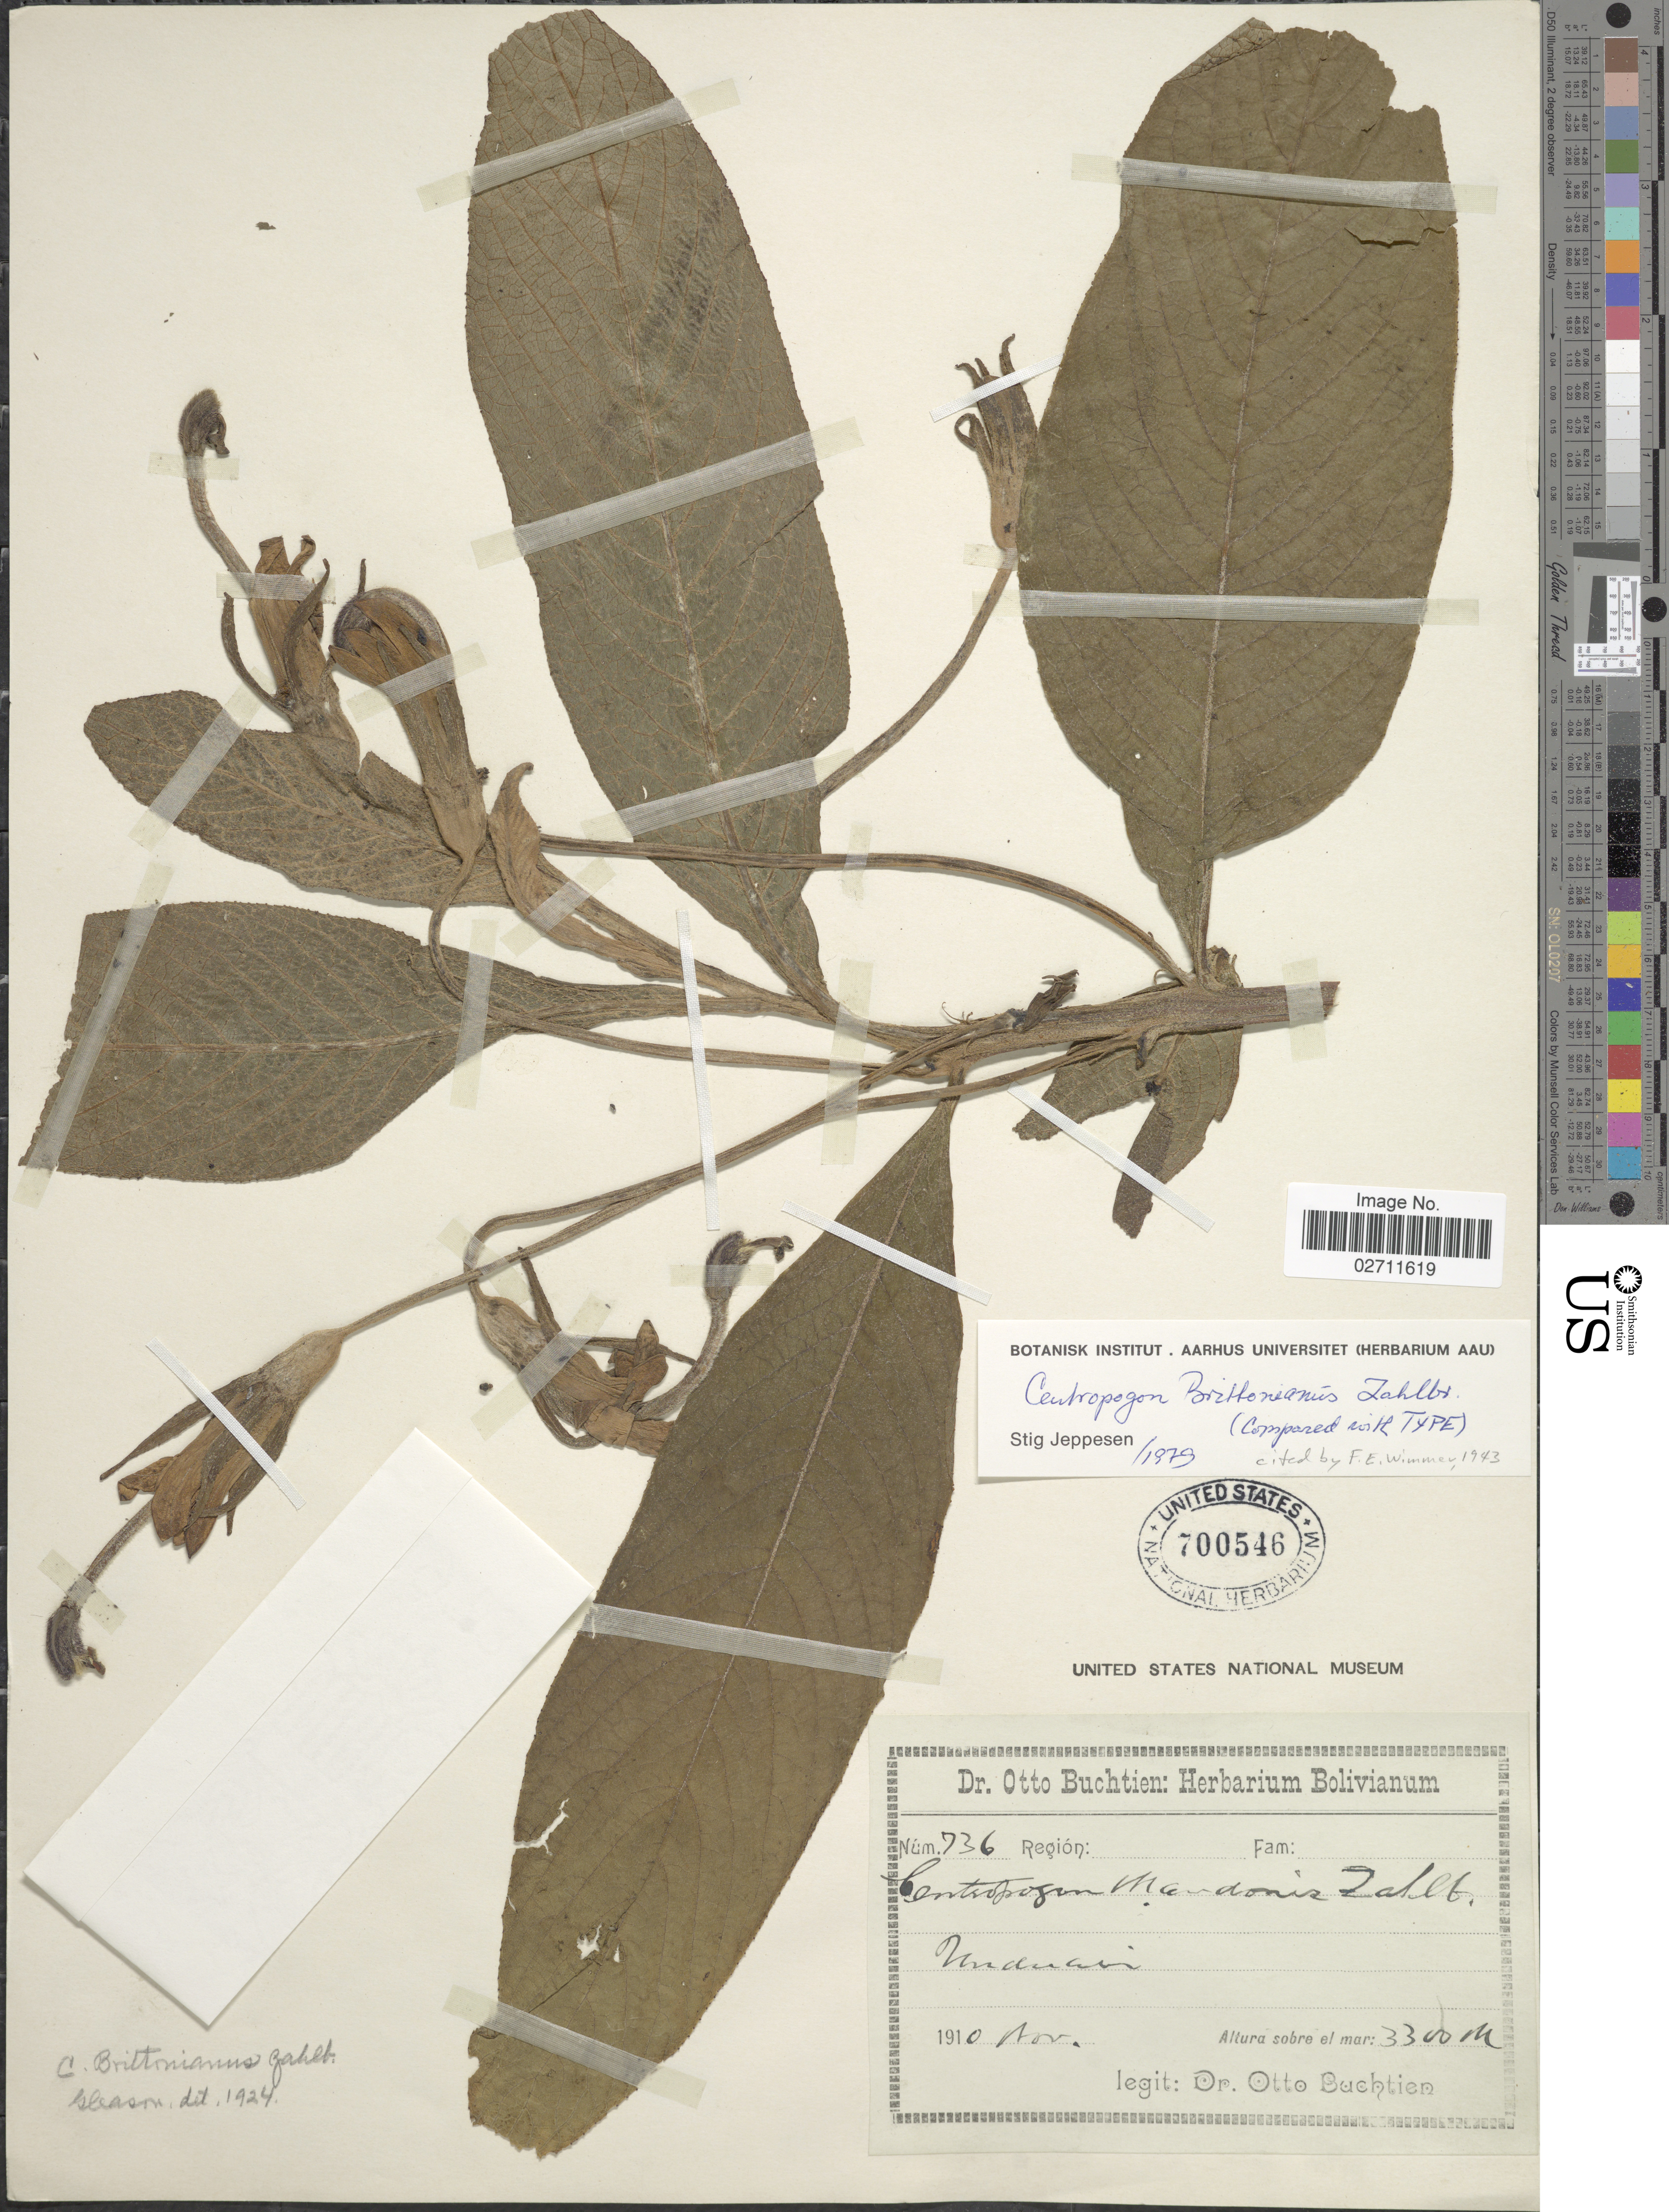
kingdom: Plantae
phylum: Tracheophyta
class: Magnoliopsida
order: Asterales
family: Campanulaceae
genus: Centropogon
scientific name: Centropogon brittonianus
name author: Zahlbr.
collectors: O. Buchtien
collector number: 736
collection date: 1910-11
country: Bolivia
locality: Unduavi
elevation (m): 3300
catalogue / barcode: US 700546